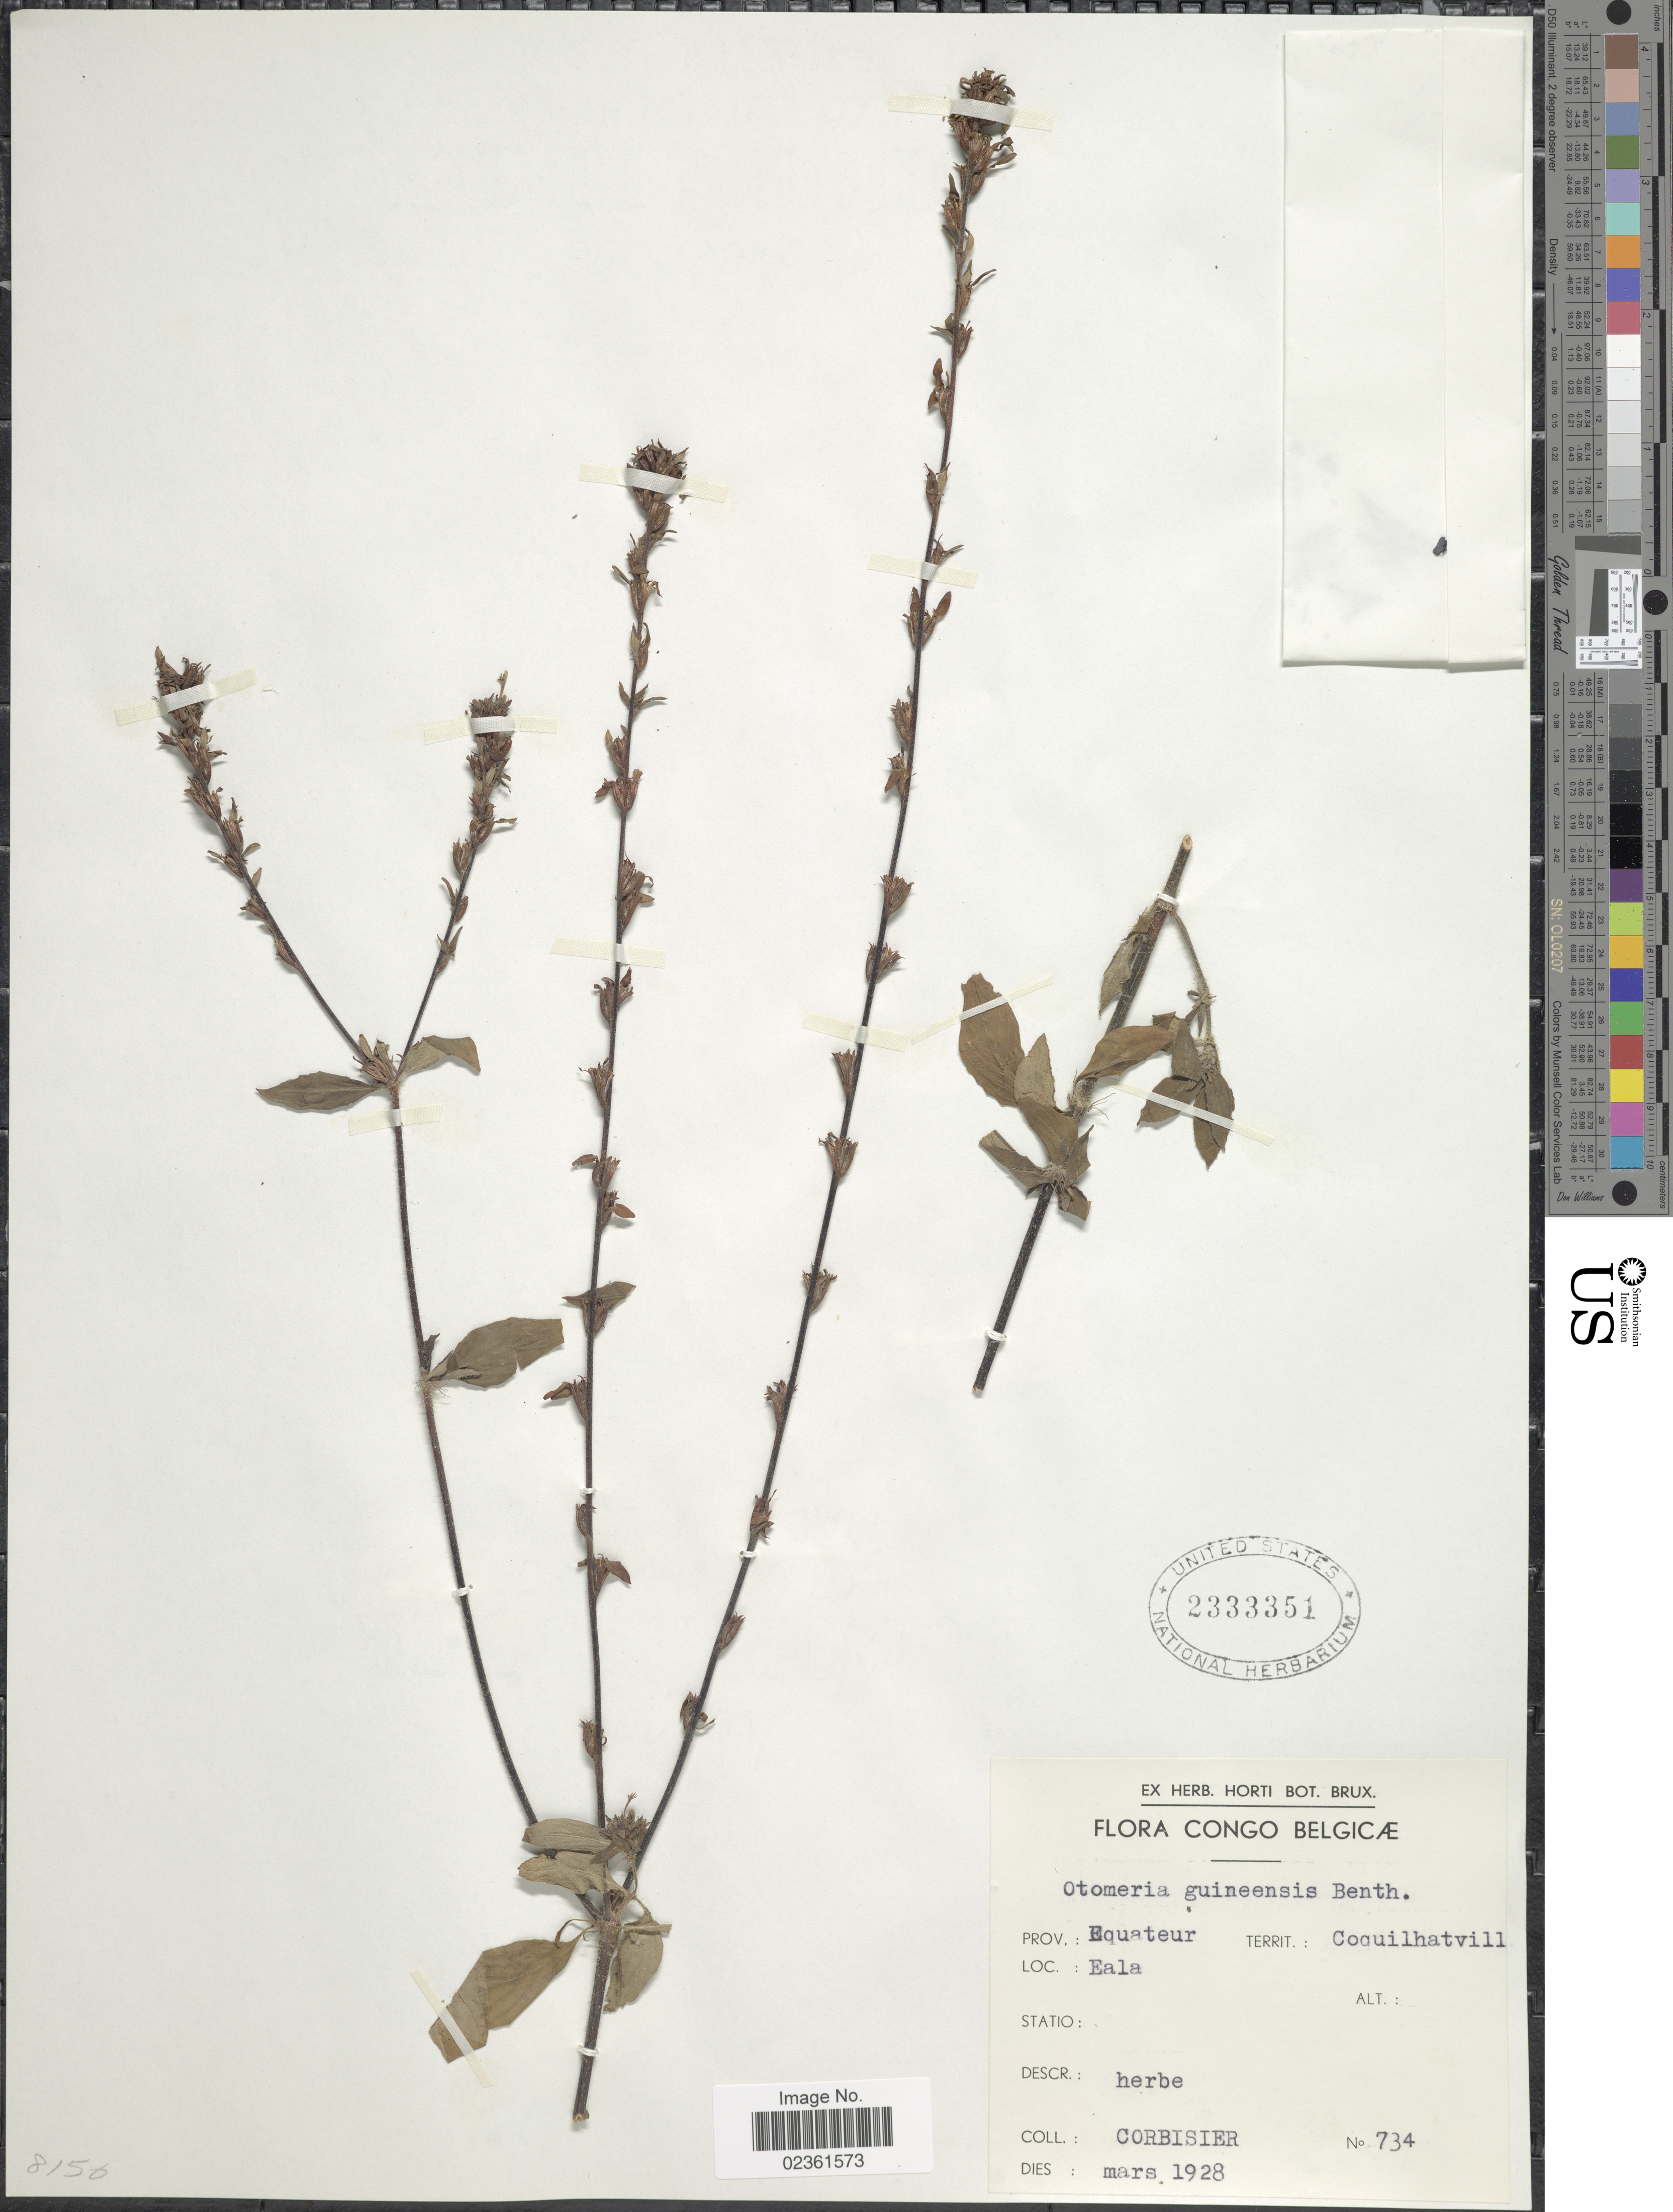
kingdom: Plantae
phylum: Tracheophyta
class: Magnoliopsida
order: Gentianales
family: Rubiaceae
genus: Otomeria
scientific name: Otomeria guineensis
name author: Benth.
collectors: -. Corbisier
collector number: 734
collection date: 1928-03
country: Congo, Democratic Republic of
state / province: Equateur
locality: Congo Belgicae, Territ.: Coquilhatvill, Eala.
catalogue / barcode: US 2333351